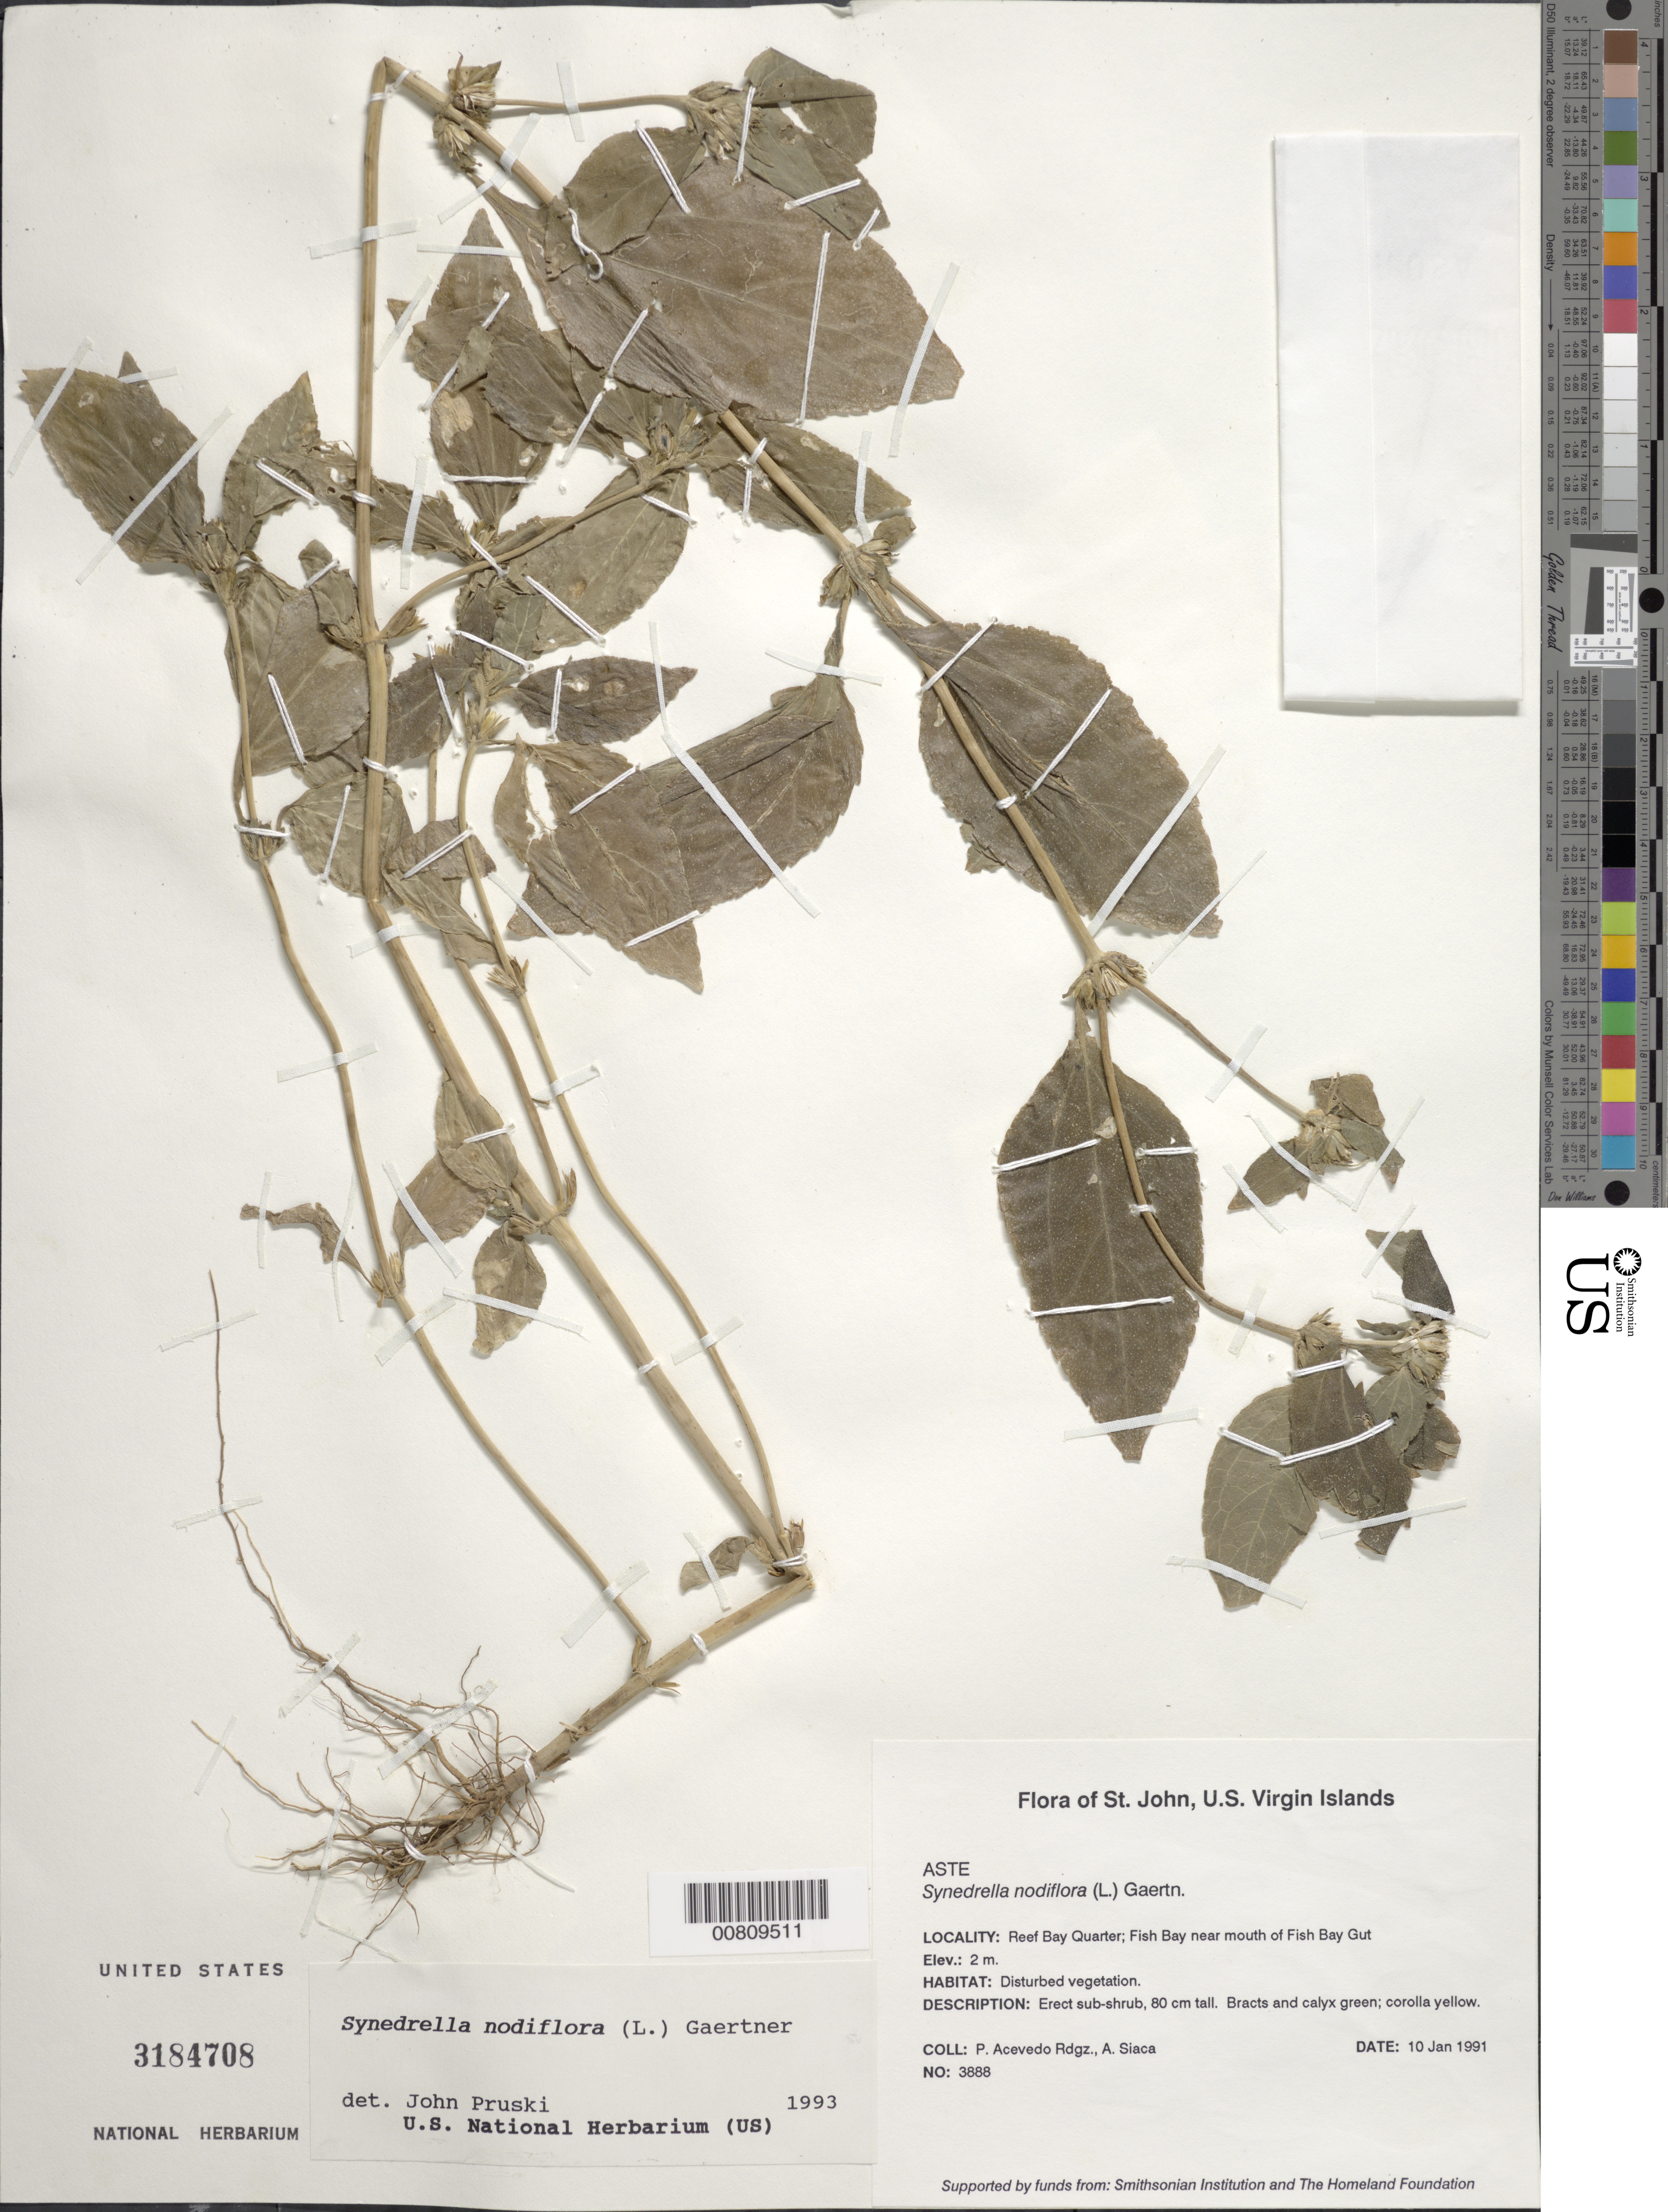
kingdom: Plantae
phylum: Tracheophyta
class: Magnoliopsida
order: Asterales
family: Asteraceae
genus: Synedrella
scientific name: Synedrella nodiflora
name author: (L.) Gaertn.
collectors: P. Acevedo-Rodr. & A. Siaca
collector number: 3888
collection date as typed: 10 Jan 1991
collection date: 1991-01-10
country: U.S. Virgin Islands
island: St. John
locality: Reef Bay Quarter; Fish Bay near mouth of Fish Bay Gut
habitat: Disturbed vegetation.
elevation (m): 2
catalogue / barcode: US 3184708